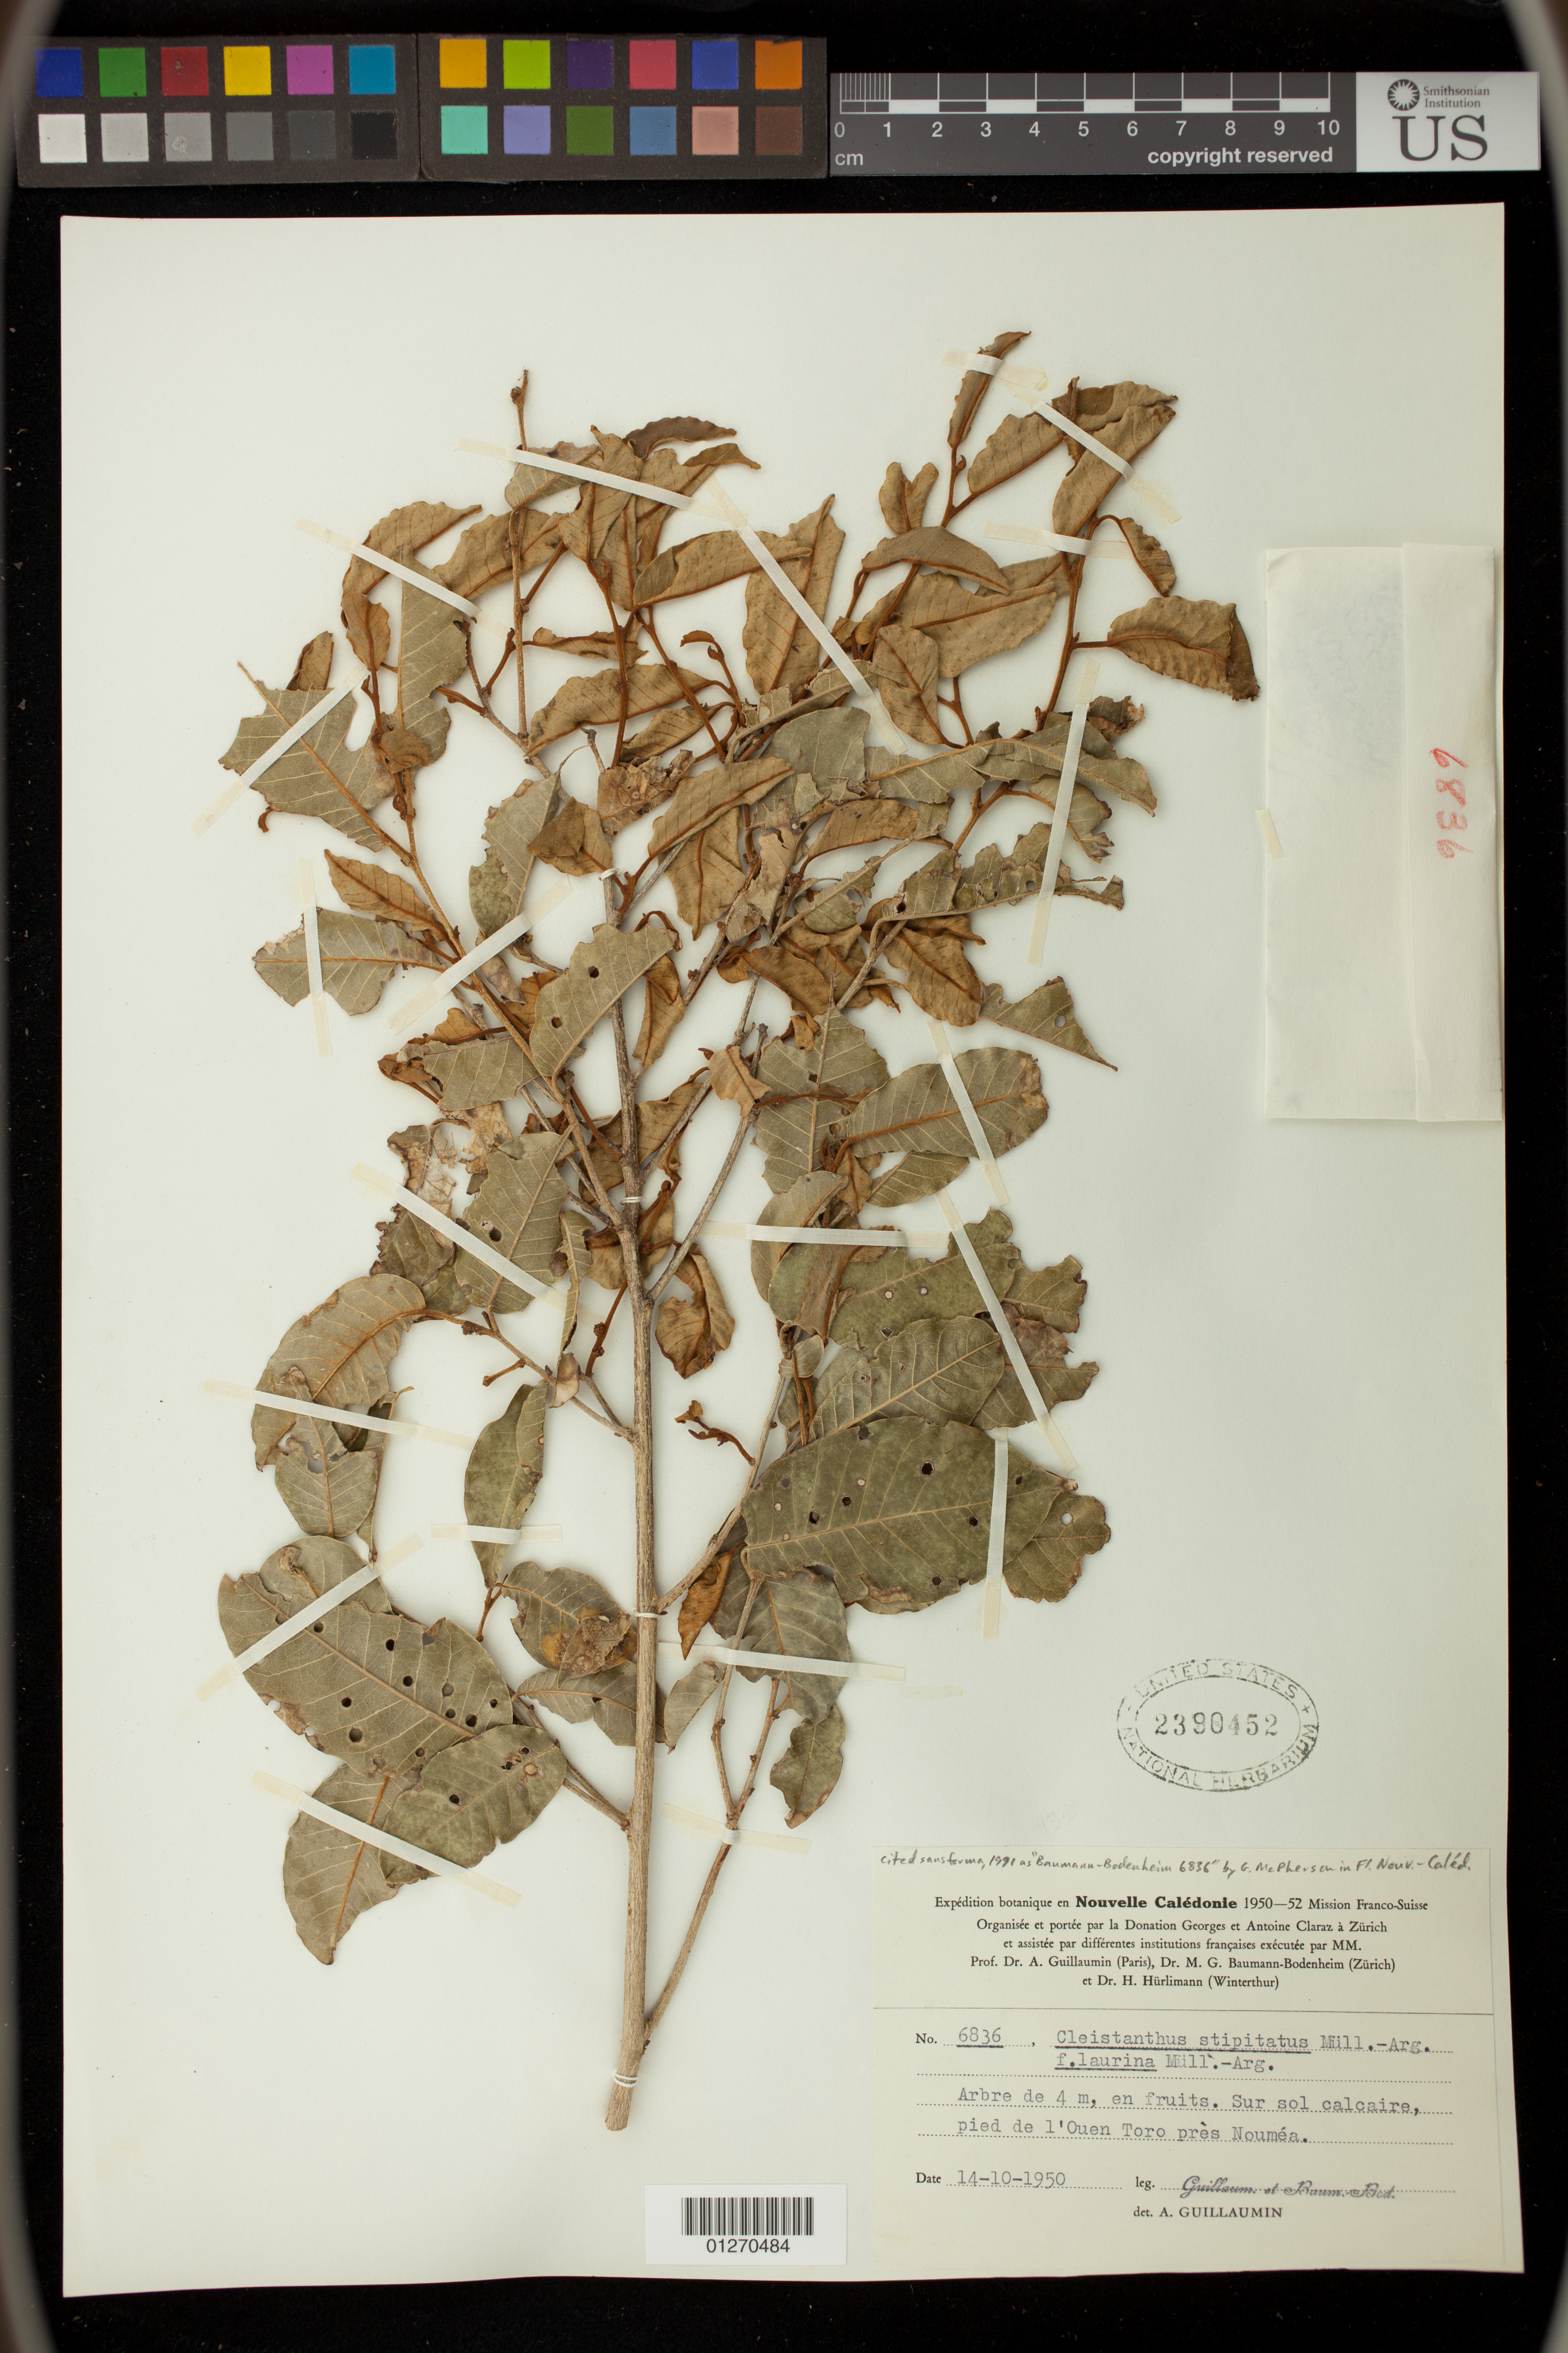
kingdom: Plantae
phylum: Tracheophyta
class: Magnoliopsida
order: Malpighiales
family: Phyllanthaceae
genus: Cleistanthus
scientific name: Cleistanthus stipitatus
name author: (Baill.) Müll. Arg.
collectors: A. Guillaumin & M. G. Baumann-Bodenheim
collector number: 6836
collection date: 1950-10-14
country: New Caledonia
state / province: South Province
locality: pied de l'Ouen Toro pres Noumea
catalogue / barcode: US 2390452